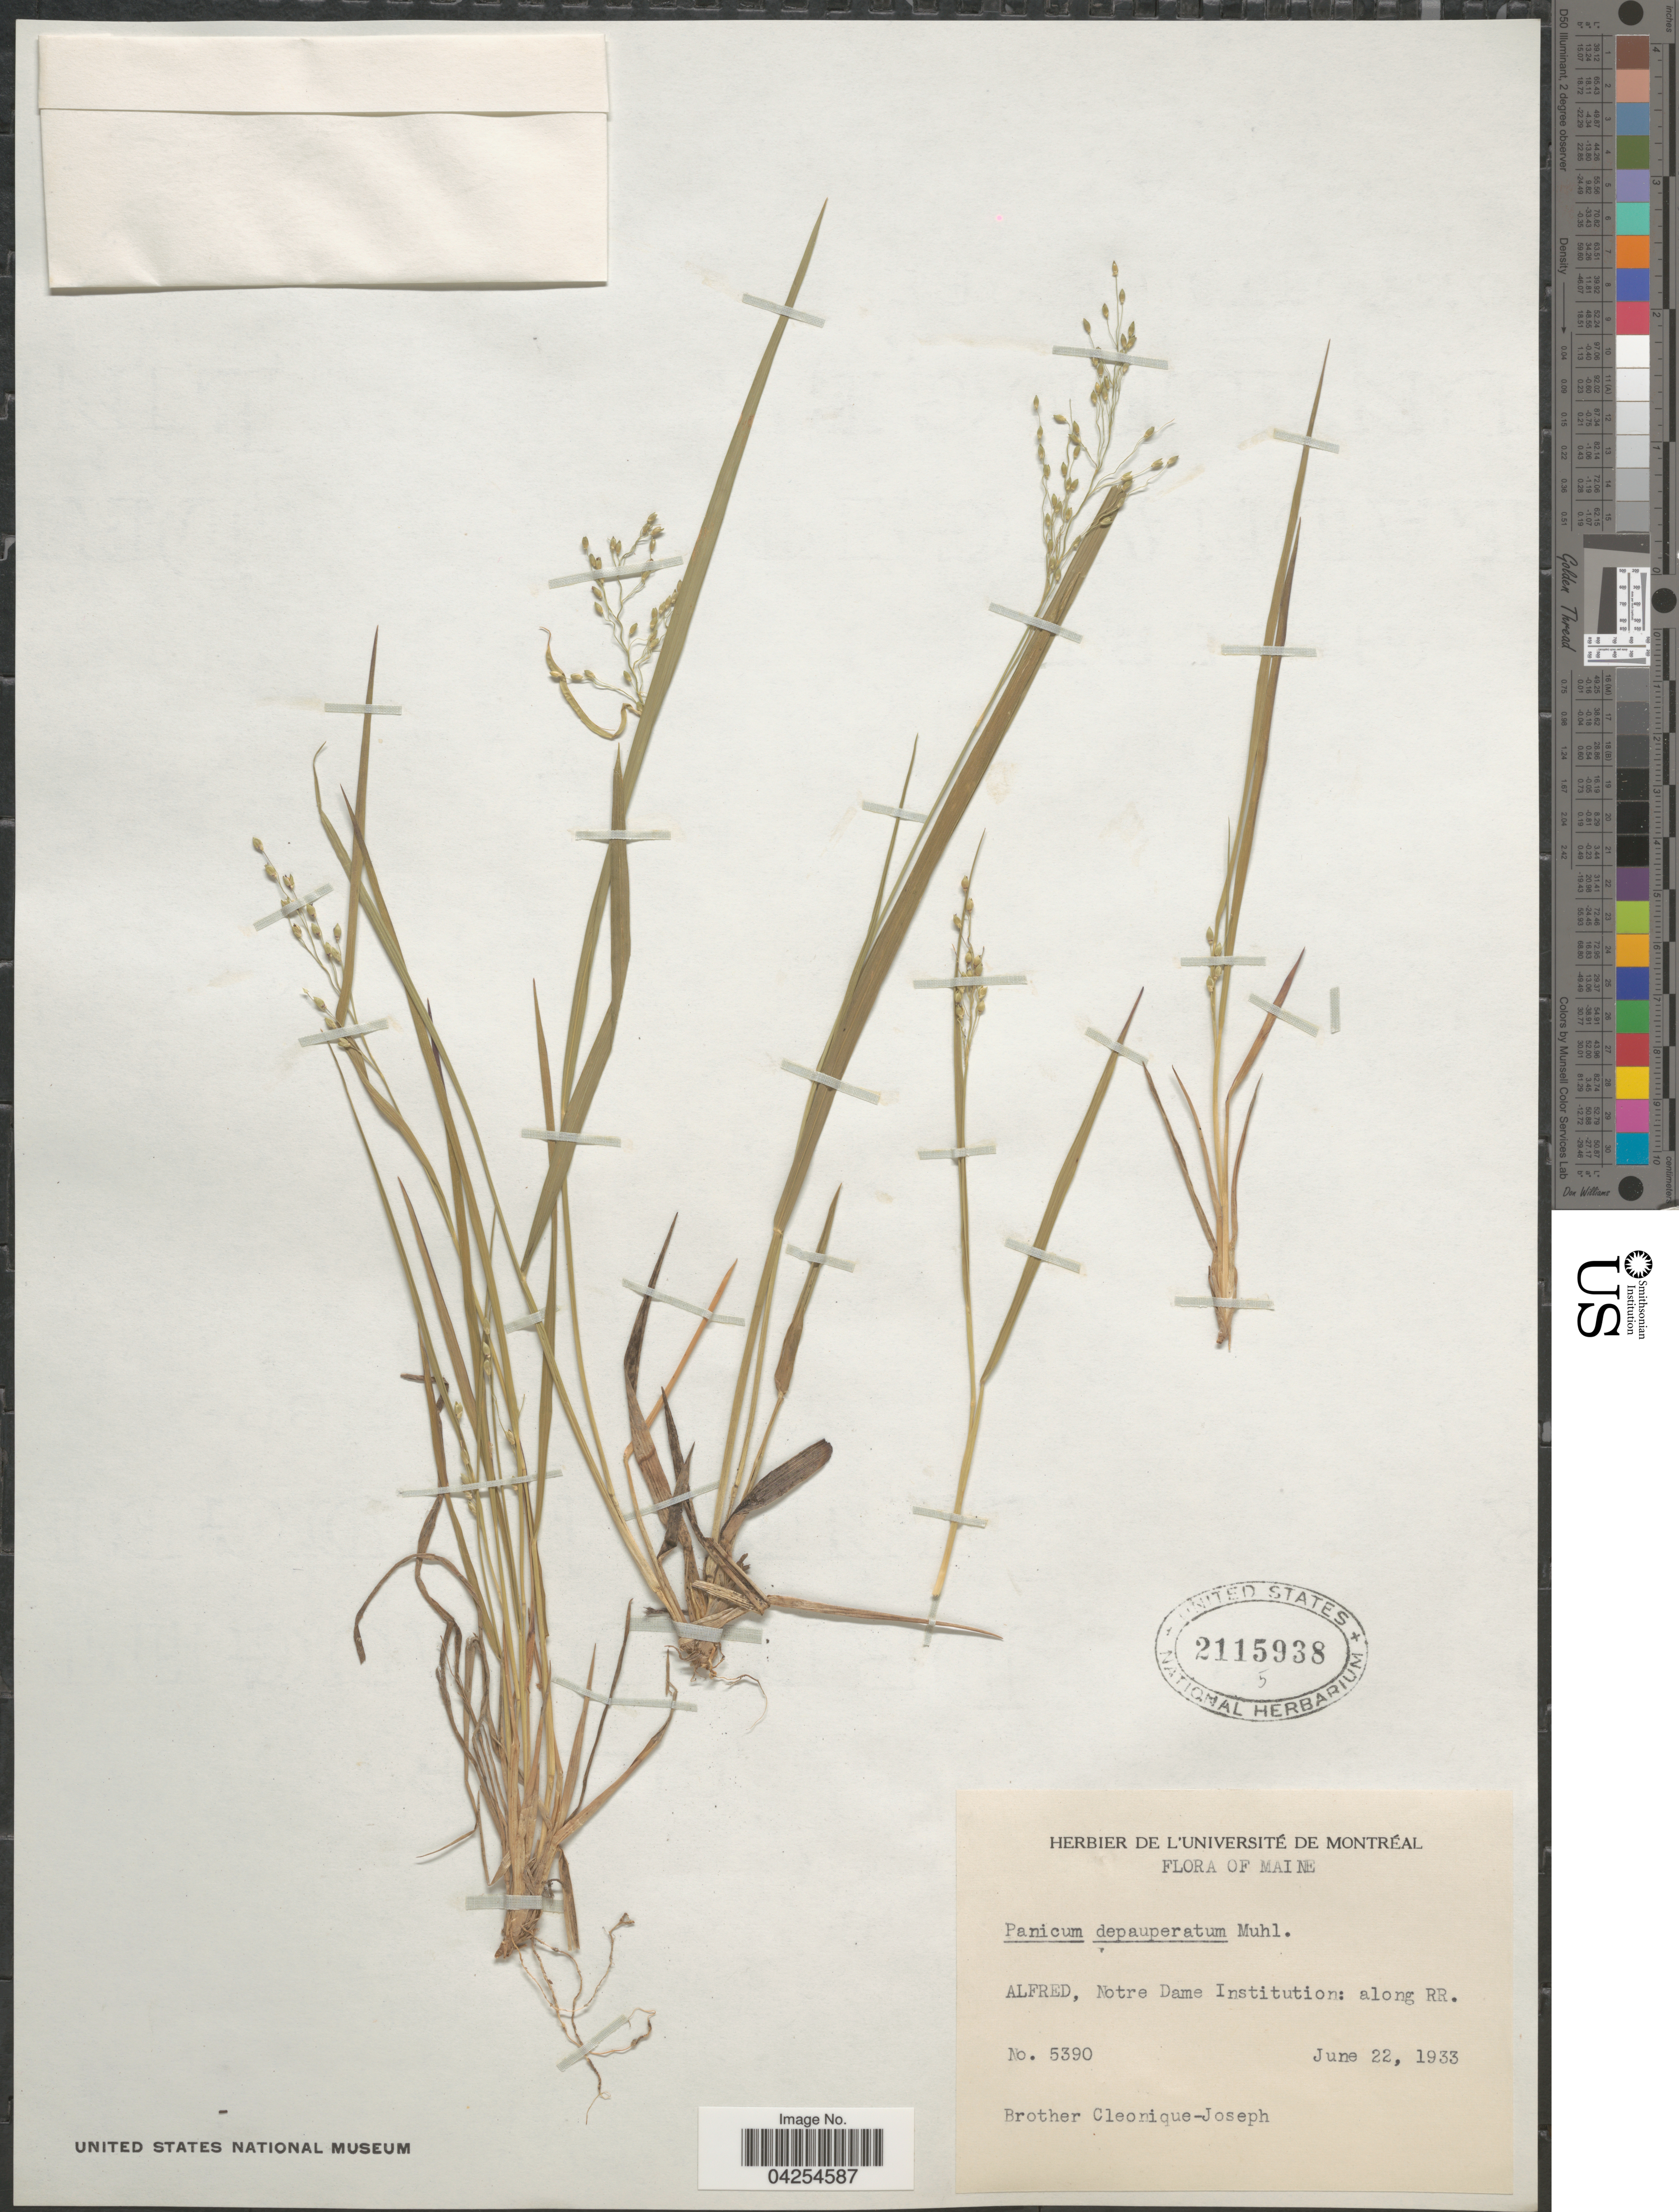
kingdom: Plantae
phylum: Tracheophyta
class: Liliopsida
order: Poales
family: Poaceae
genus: Dichanthelium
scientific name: Dichanthelium depauperatum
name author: (Muhl.) Gould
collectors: Bro. Cleonique-Joseph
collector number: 5390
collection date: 1933-06-22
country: United States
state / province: Maine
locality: Alfred, Notre Dame Institution: along RR.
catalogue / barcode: US 2115938